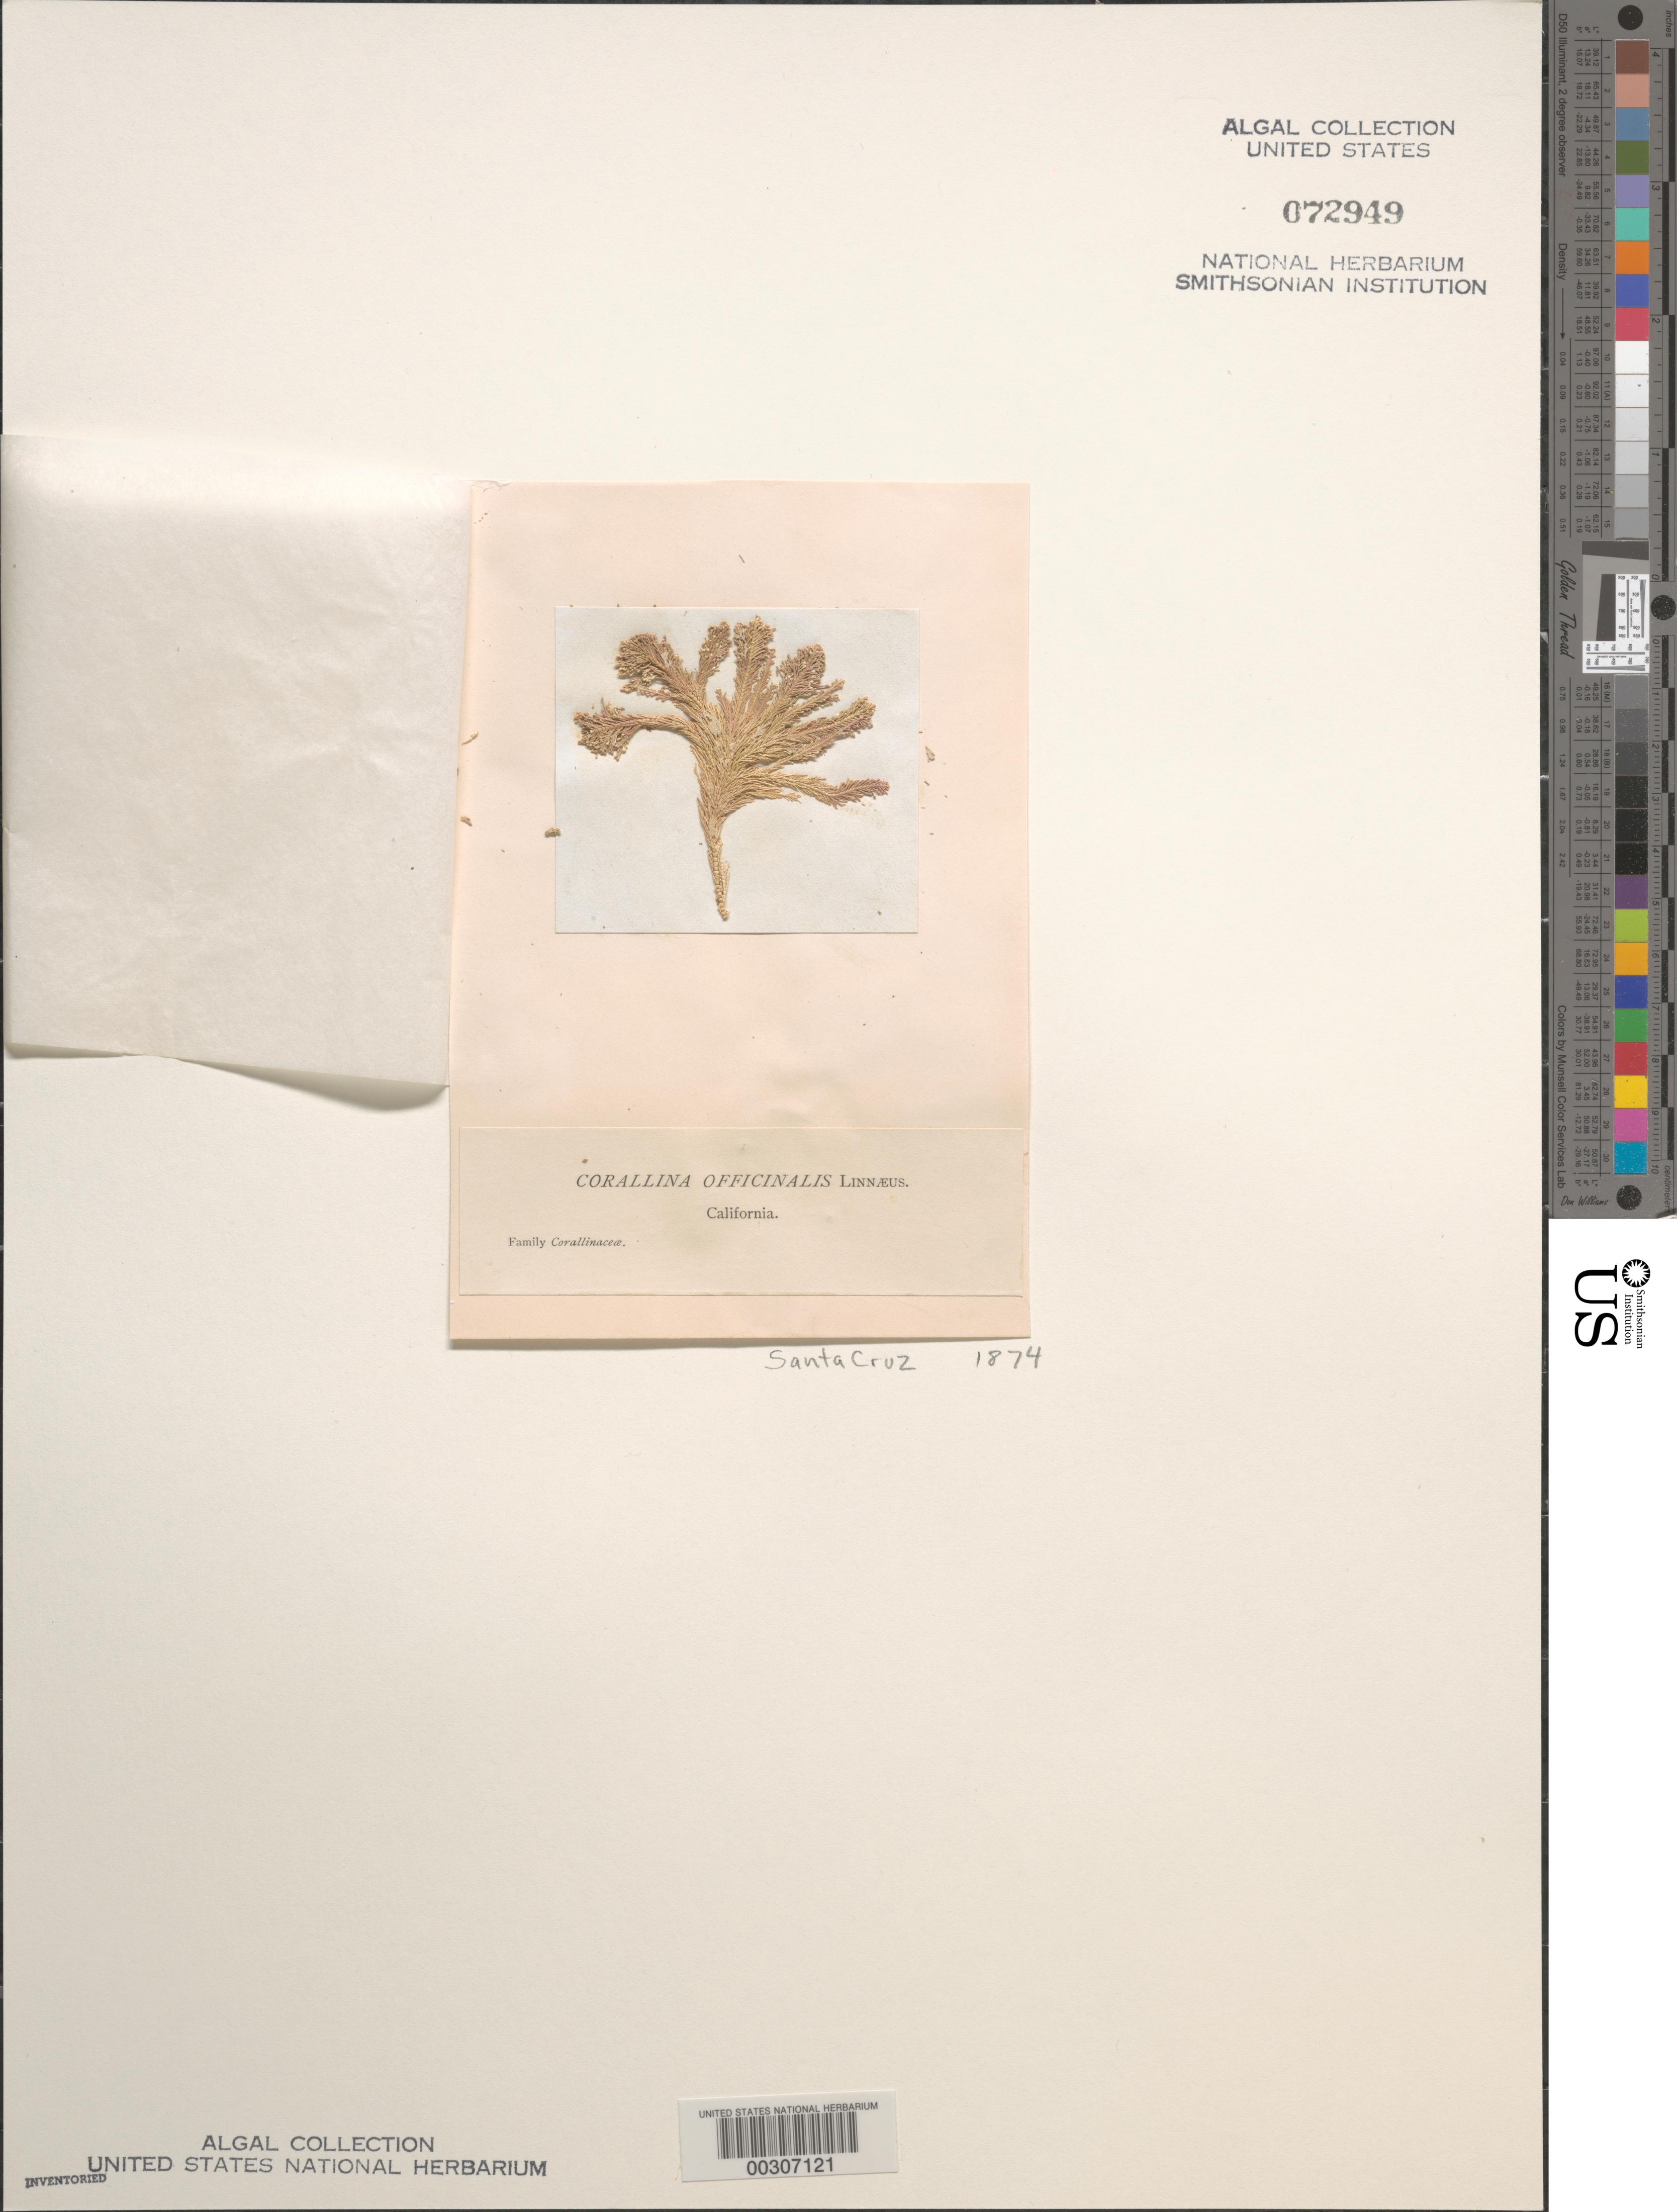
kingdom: Plantae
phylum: Rhodophyta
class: Florideophyceae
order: Corallinales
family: Corallinaceae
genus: Corallina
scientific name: Corallina officinalis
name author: L.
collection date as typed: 1874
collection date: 1874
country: United States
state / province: California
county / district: Santa Cruz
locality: Santa Cruz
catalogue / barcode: US 72949